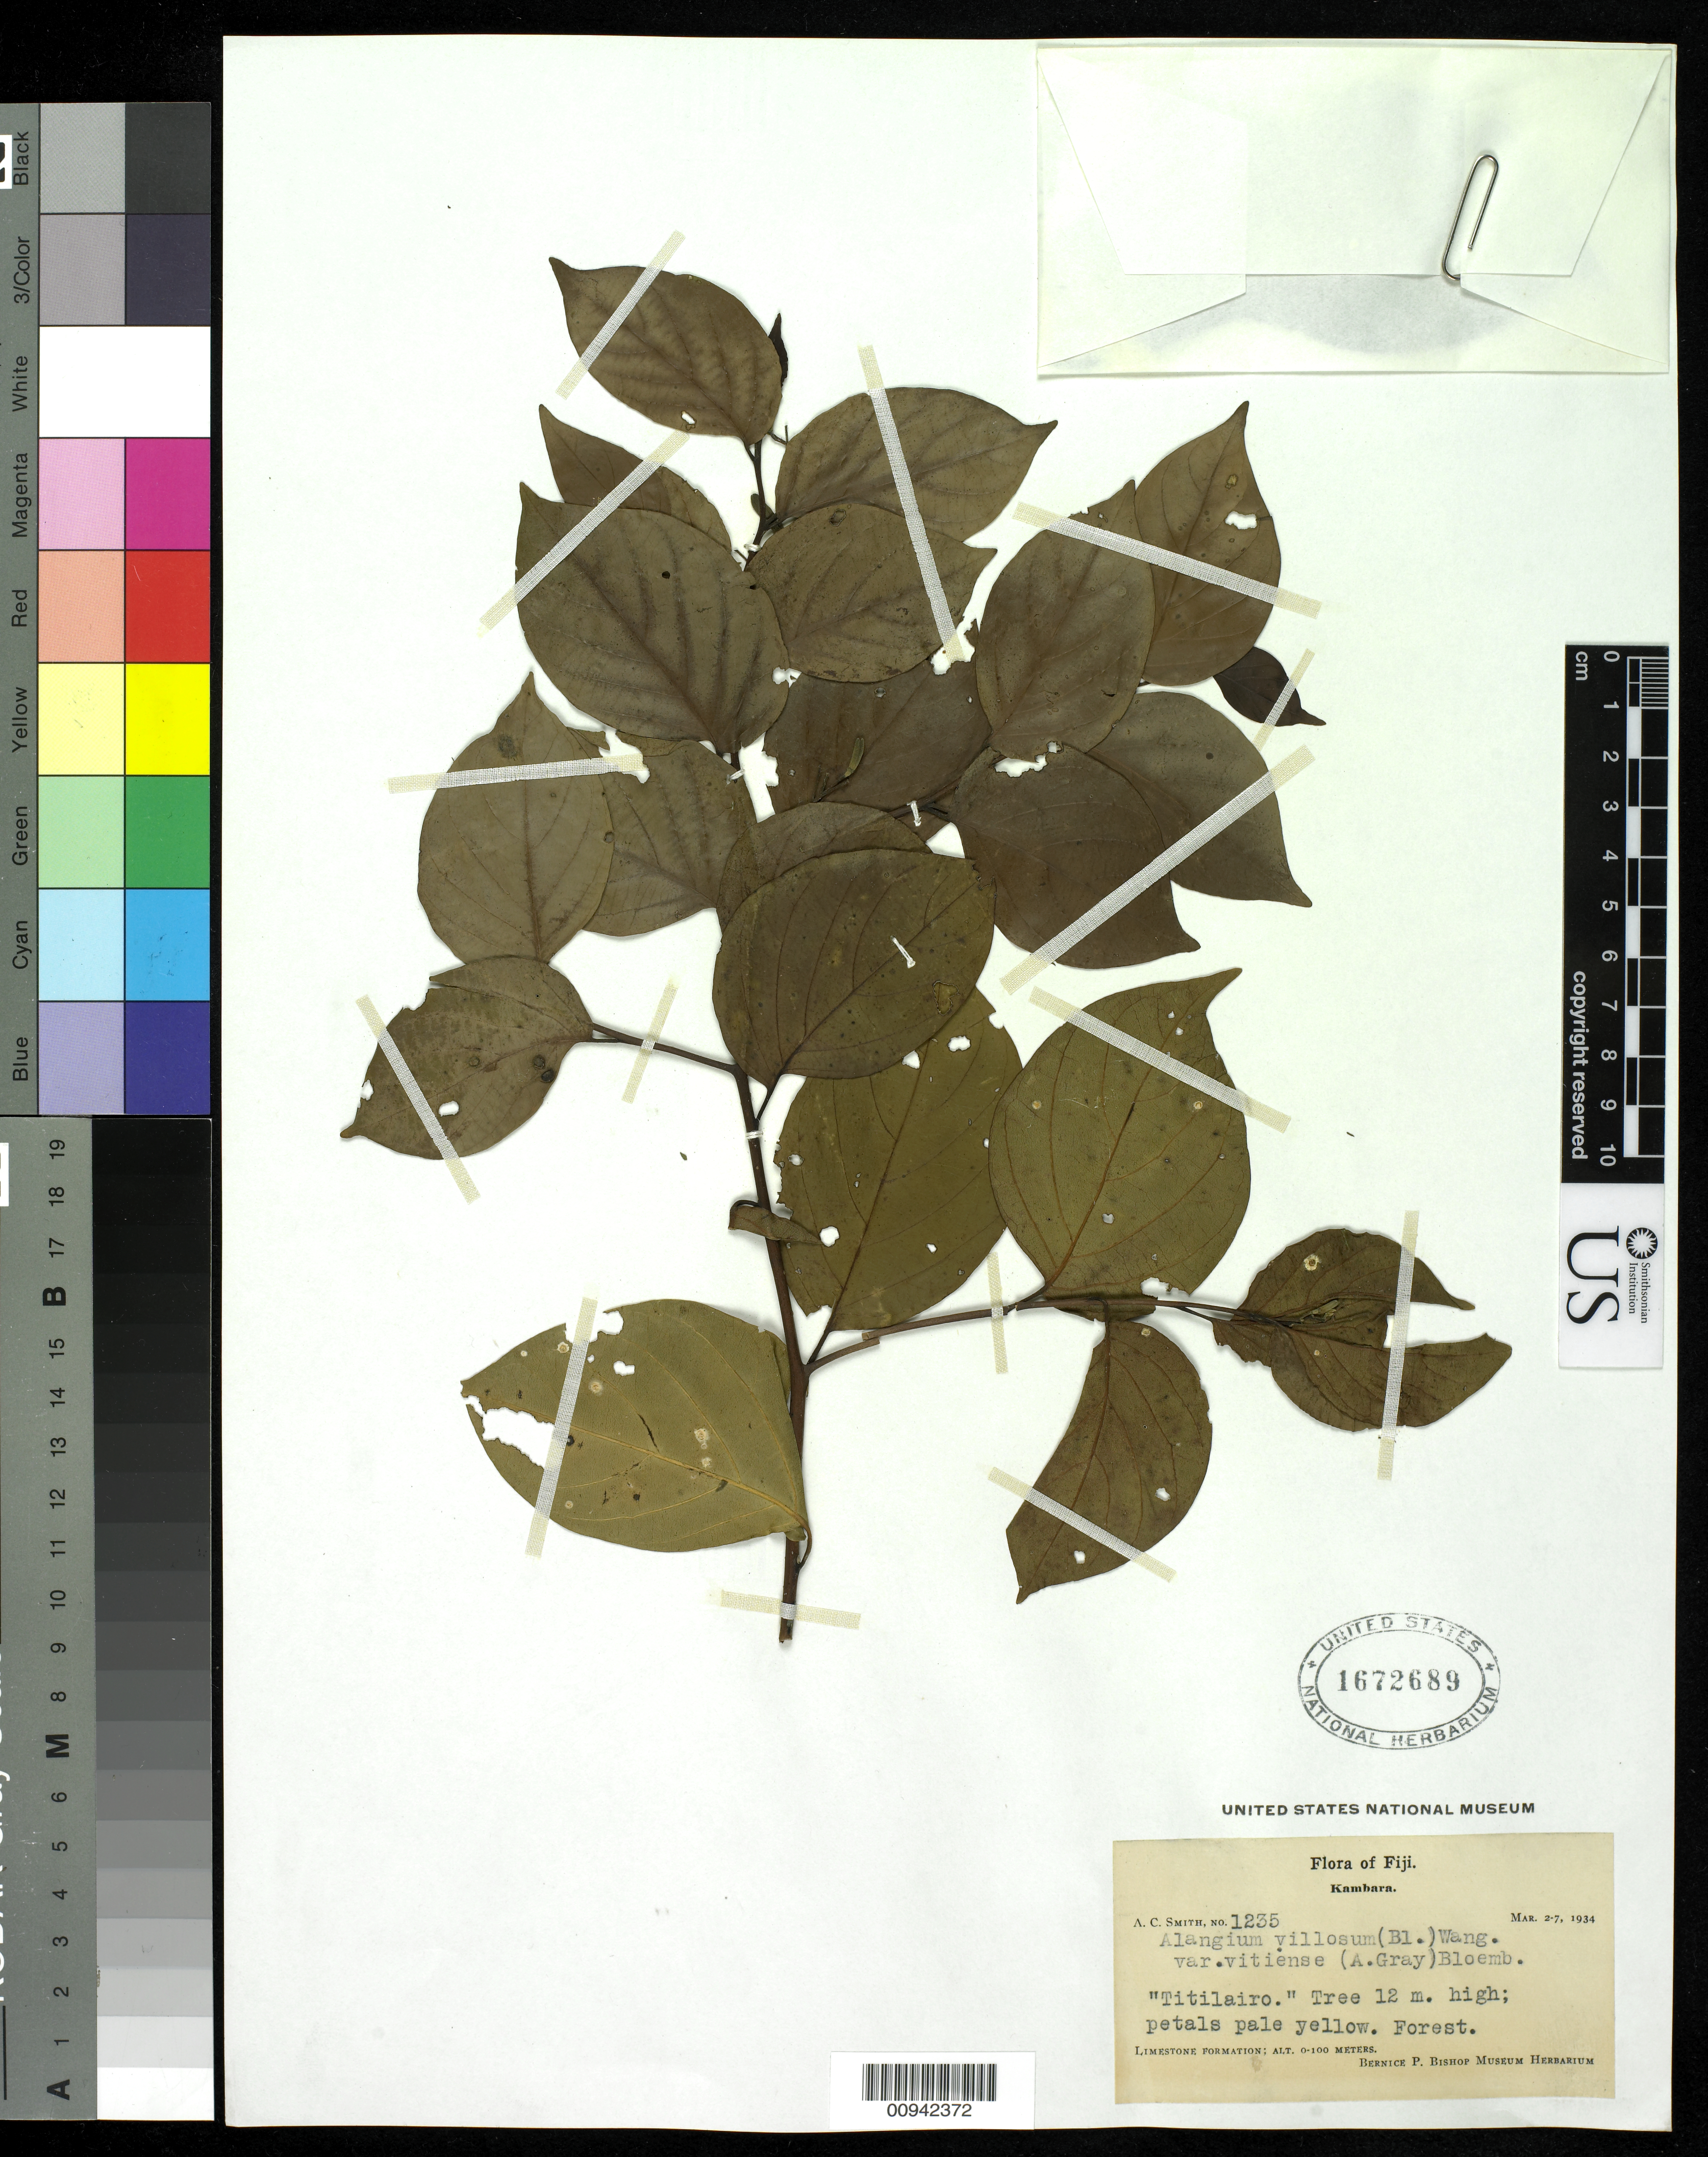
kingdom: Plantae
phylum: Tracheophyta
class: Magnoliopsida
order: Cornales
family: Cornaceae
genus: Alangium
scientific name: Alangium villosum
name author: (Blume) Wangerin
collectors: C. A. Smith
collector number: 1235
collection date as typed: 02 Mar 1934 to 07 Mar 1934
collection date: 1934-03-02/1934-03-07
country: Fiji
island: Kabara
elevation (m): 0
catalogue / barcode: US 1672689